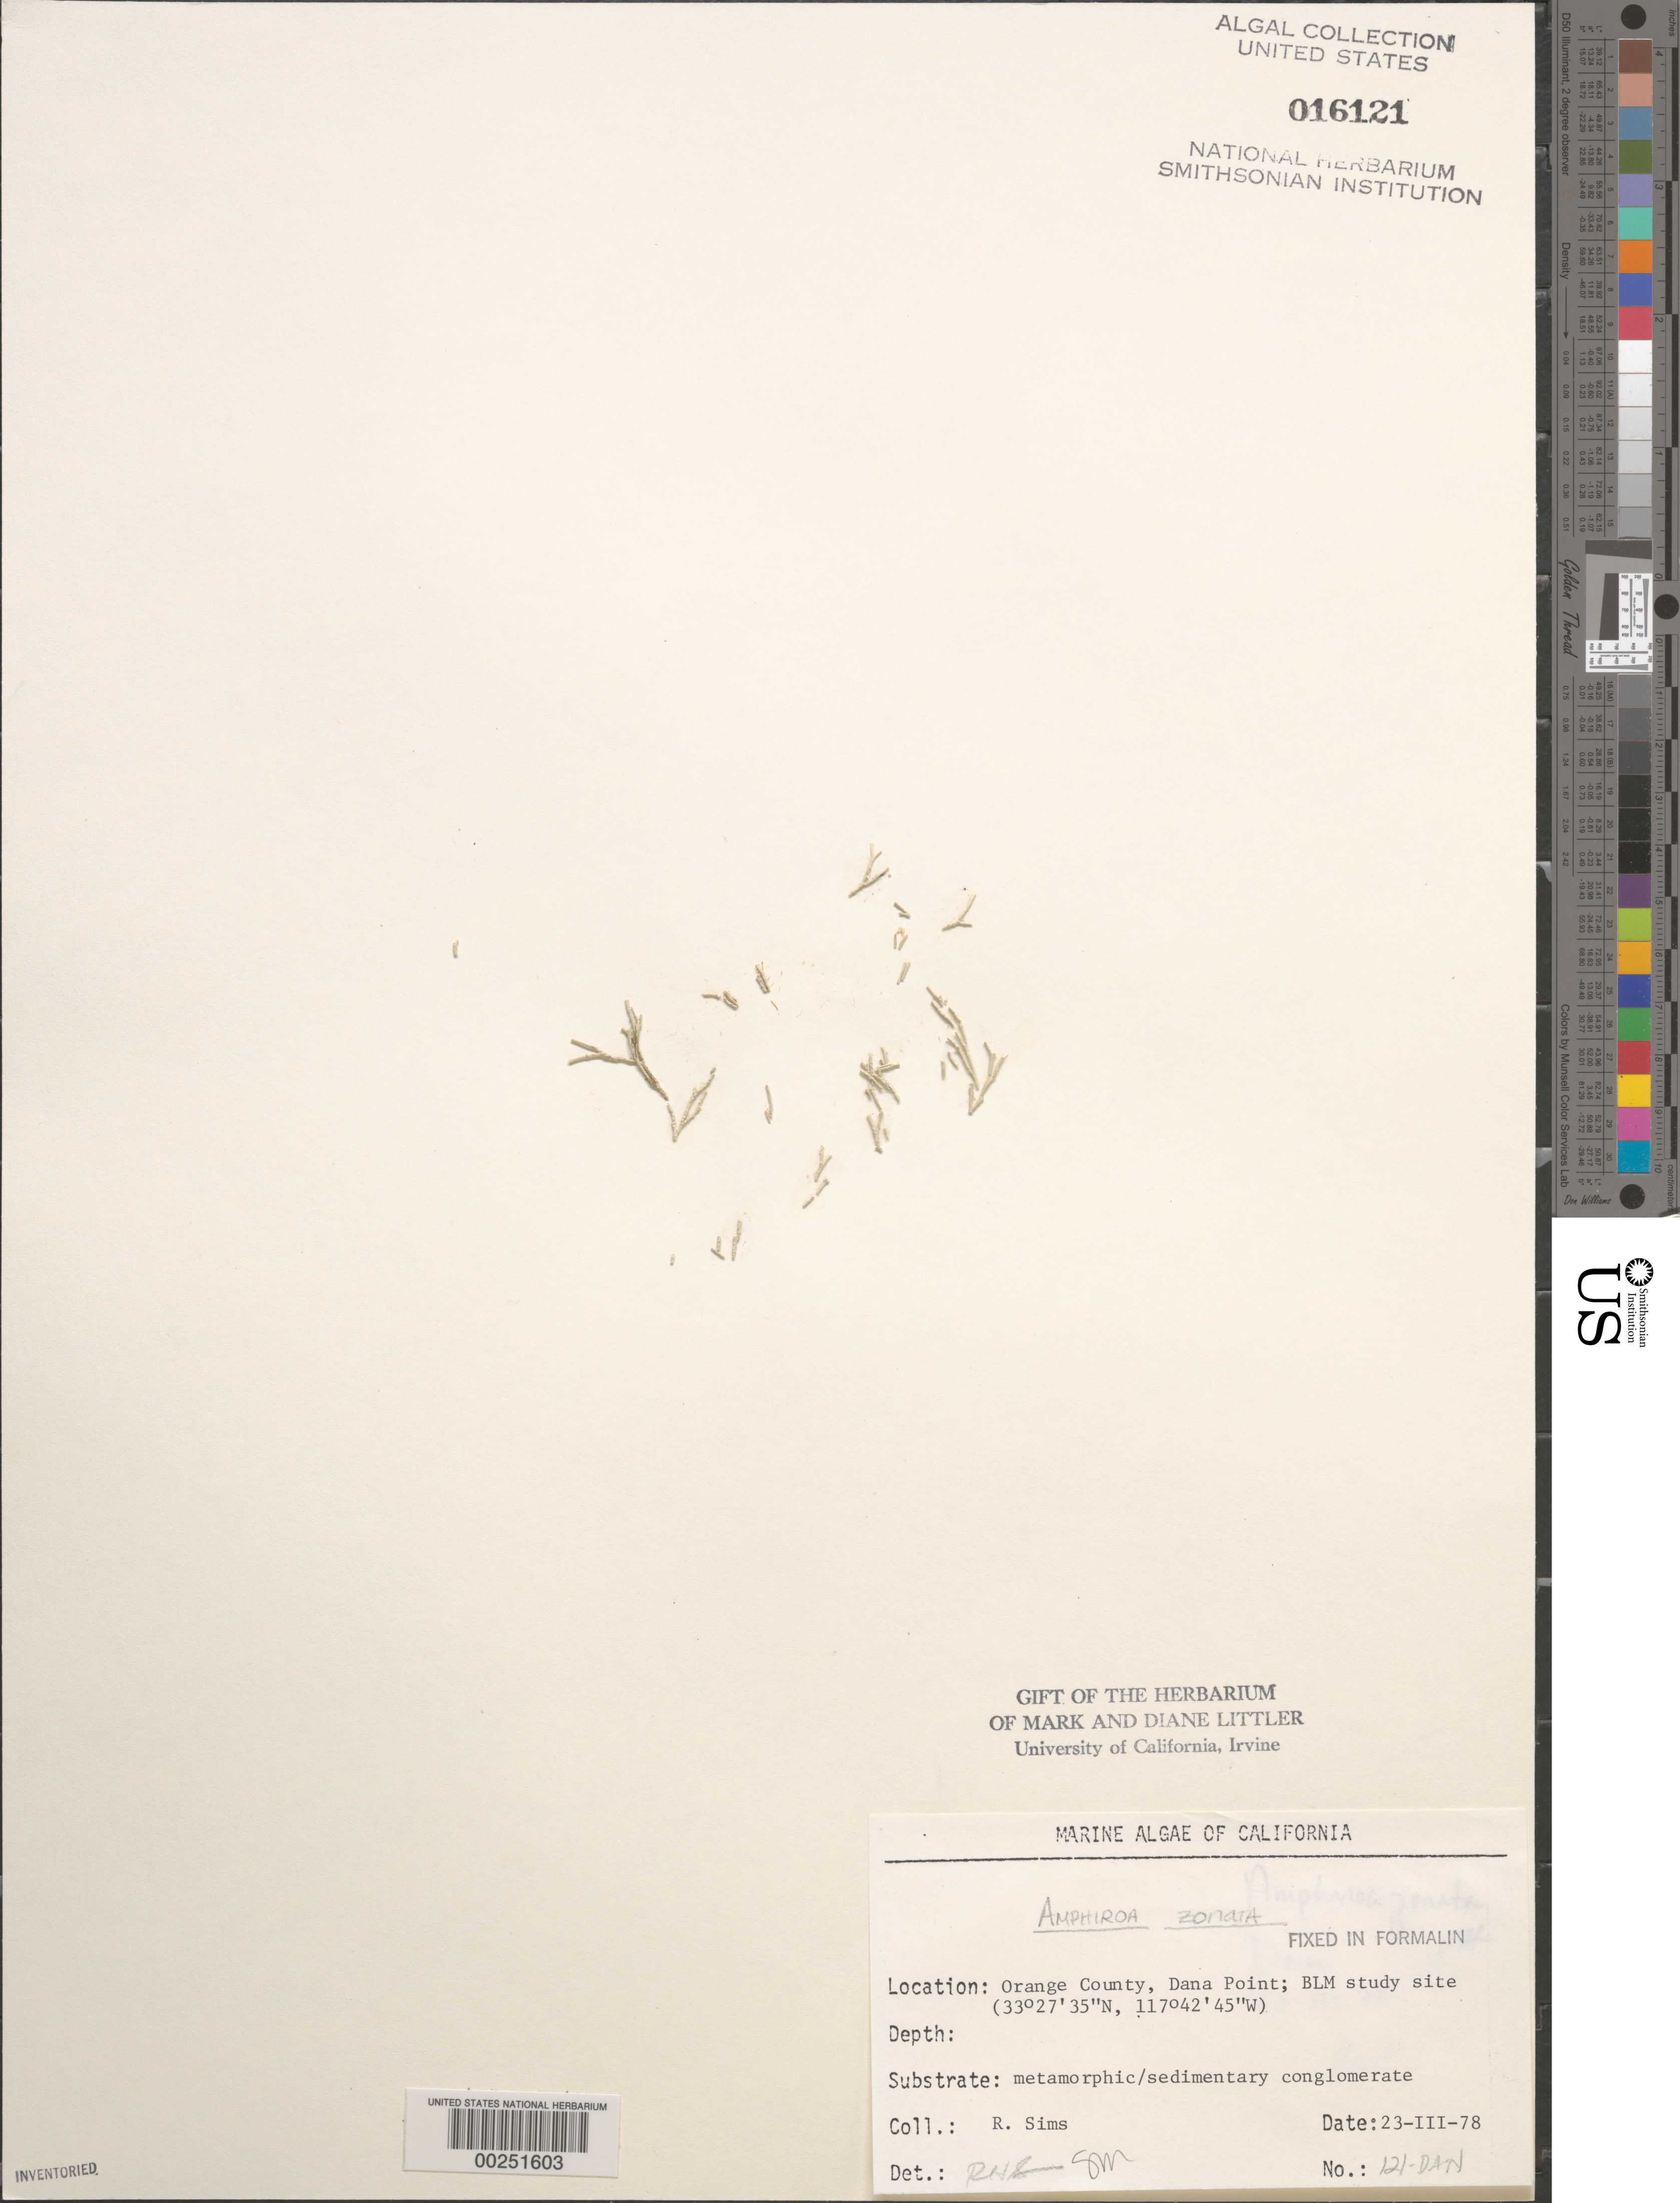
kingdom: Plantae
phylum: Rhodophyta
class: Florideophyceae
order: Corallinales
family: Lithophyllaceae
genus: Amphiroa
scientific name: Amphiroa beauvoisii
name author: J.V.Lamouroux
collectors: R. H. Sims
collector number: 121-dan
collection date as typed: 23 Mar 1978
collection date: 1978-03-23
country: United States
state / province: California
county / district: Orange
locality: Dana Point, 1 km north of marina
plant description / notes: BLM-SOCALBIGHT Rocky Intertidal Survey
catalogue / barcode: US 16121